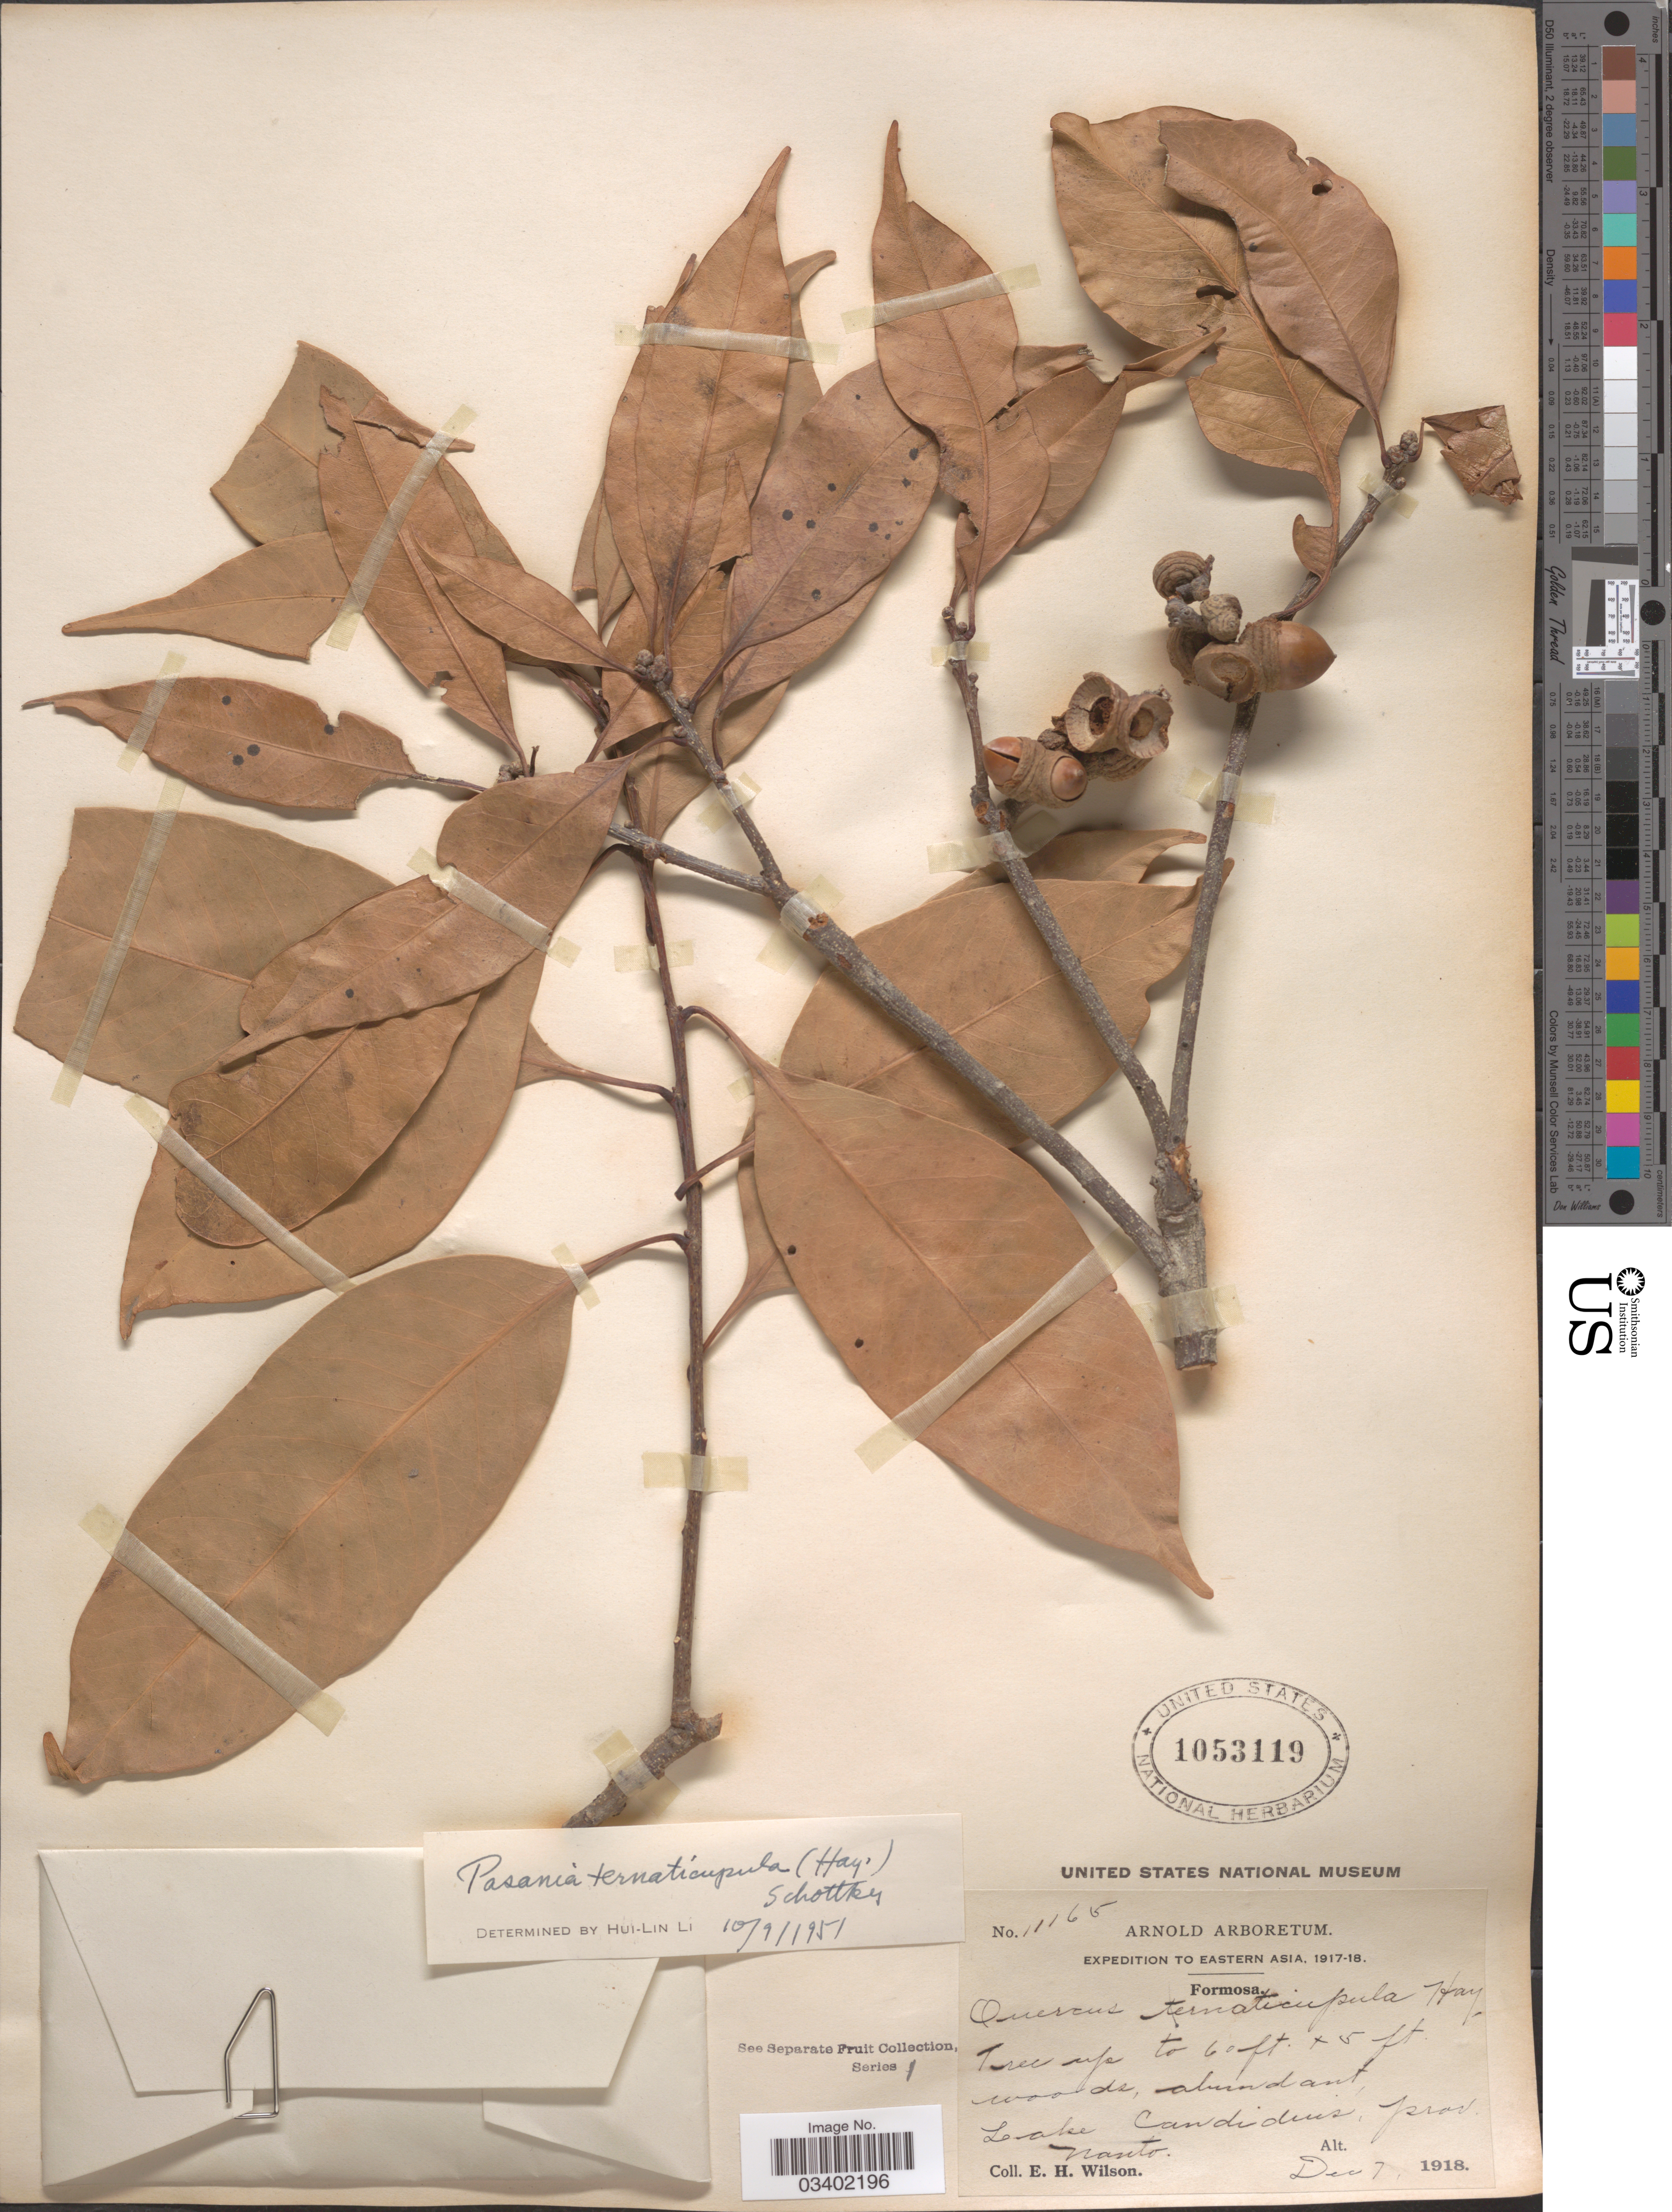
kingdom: Plantae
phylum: Tracheophyta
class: Magnoliopsida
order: Fagales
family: Fagaceae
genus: Lithocarpus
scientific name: Lithocarpus ternaticupulus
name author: (Hayata) Hayata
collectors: E. Wilson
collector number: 11165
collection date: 1918-12-07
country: Taiwan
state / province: Nantou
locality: Formosa. Lake Candidius, prov. Nanto.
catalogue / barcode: US 1053119